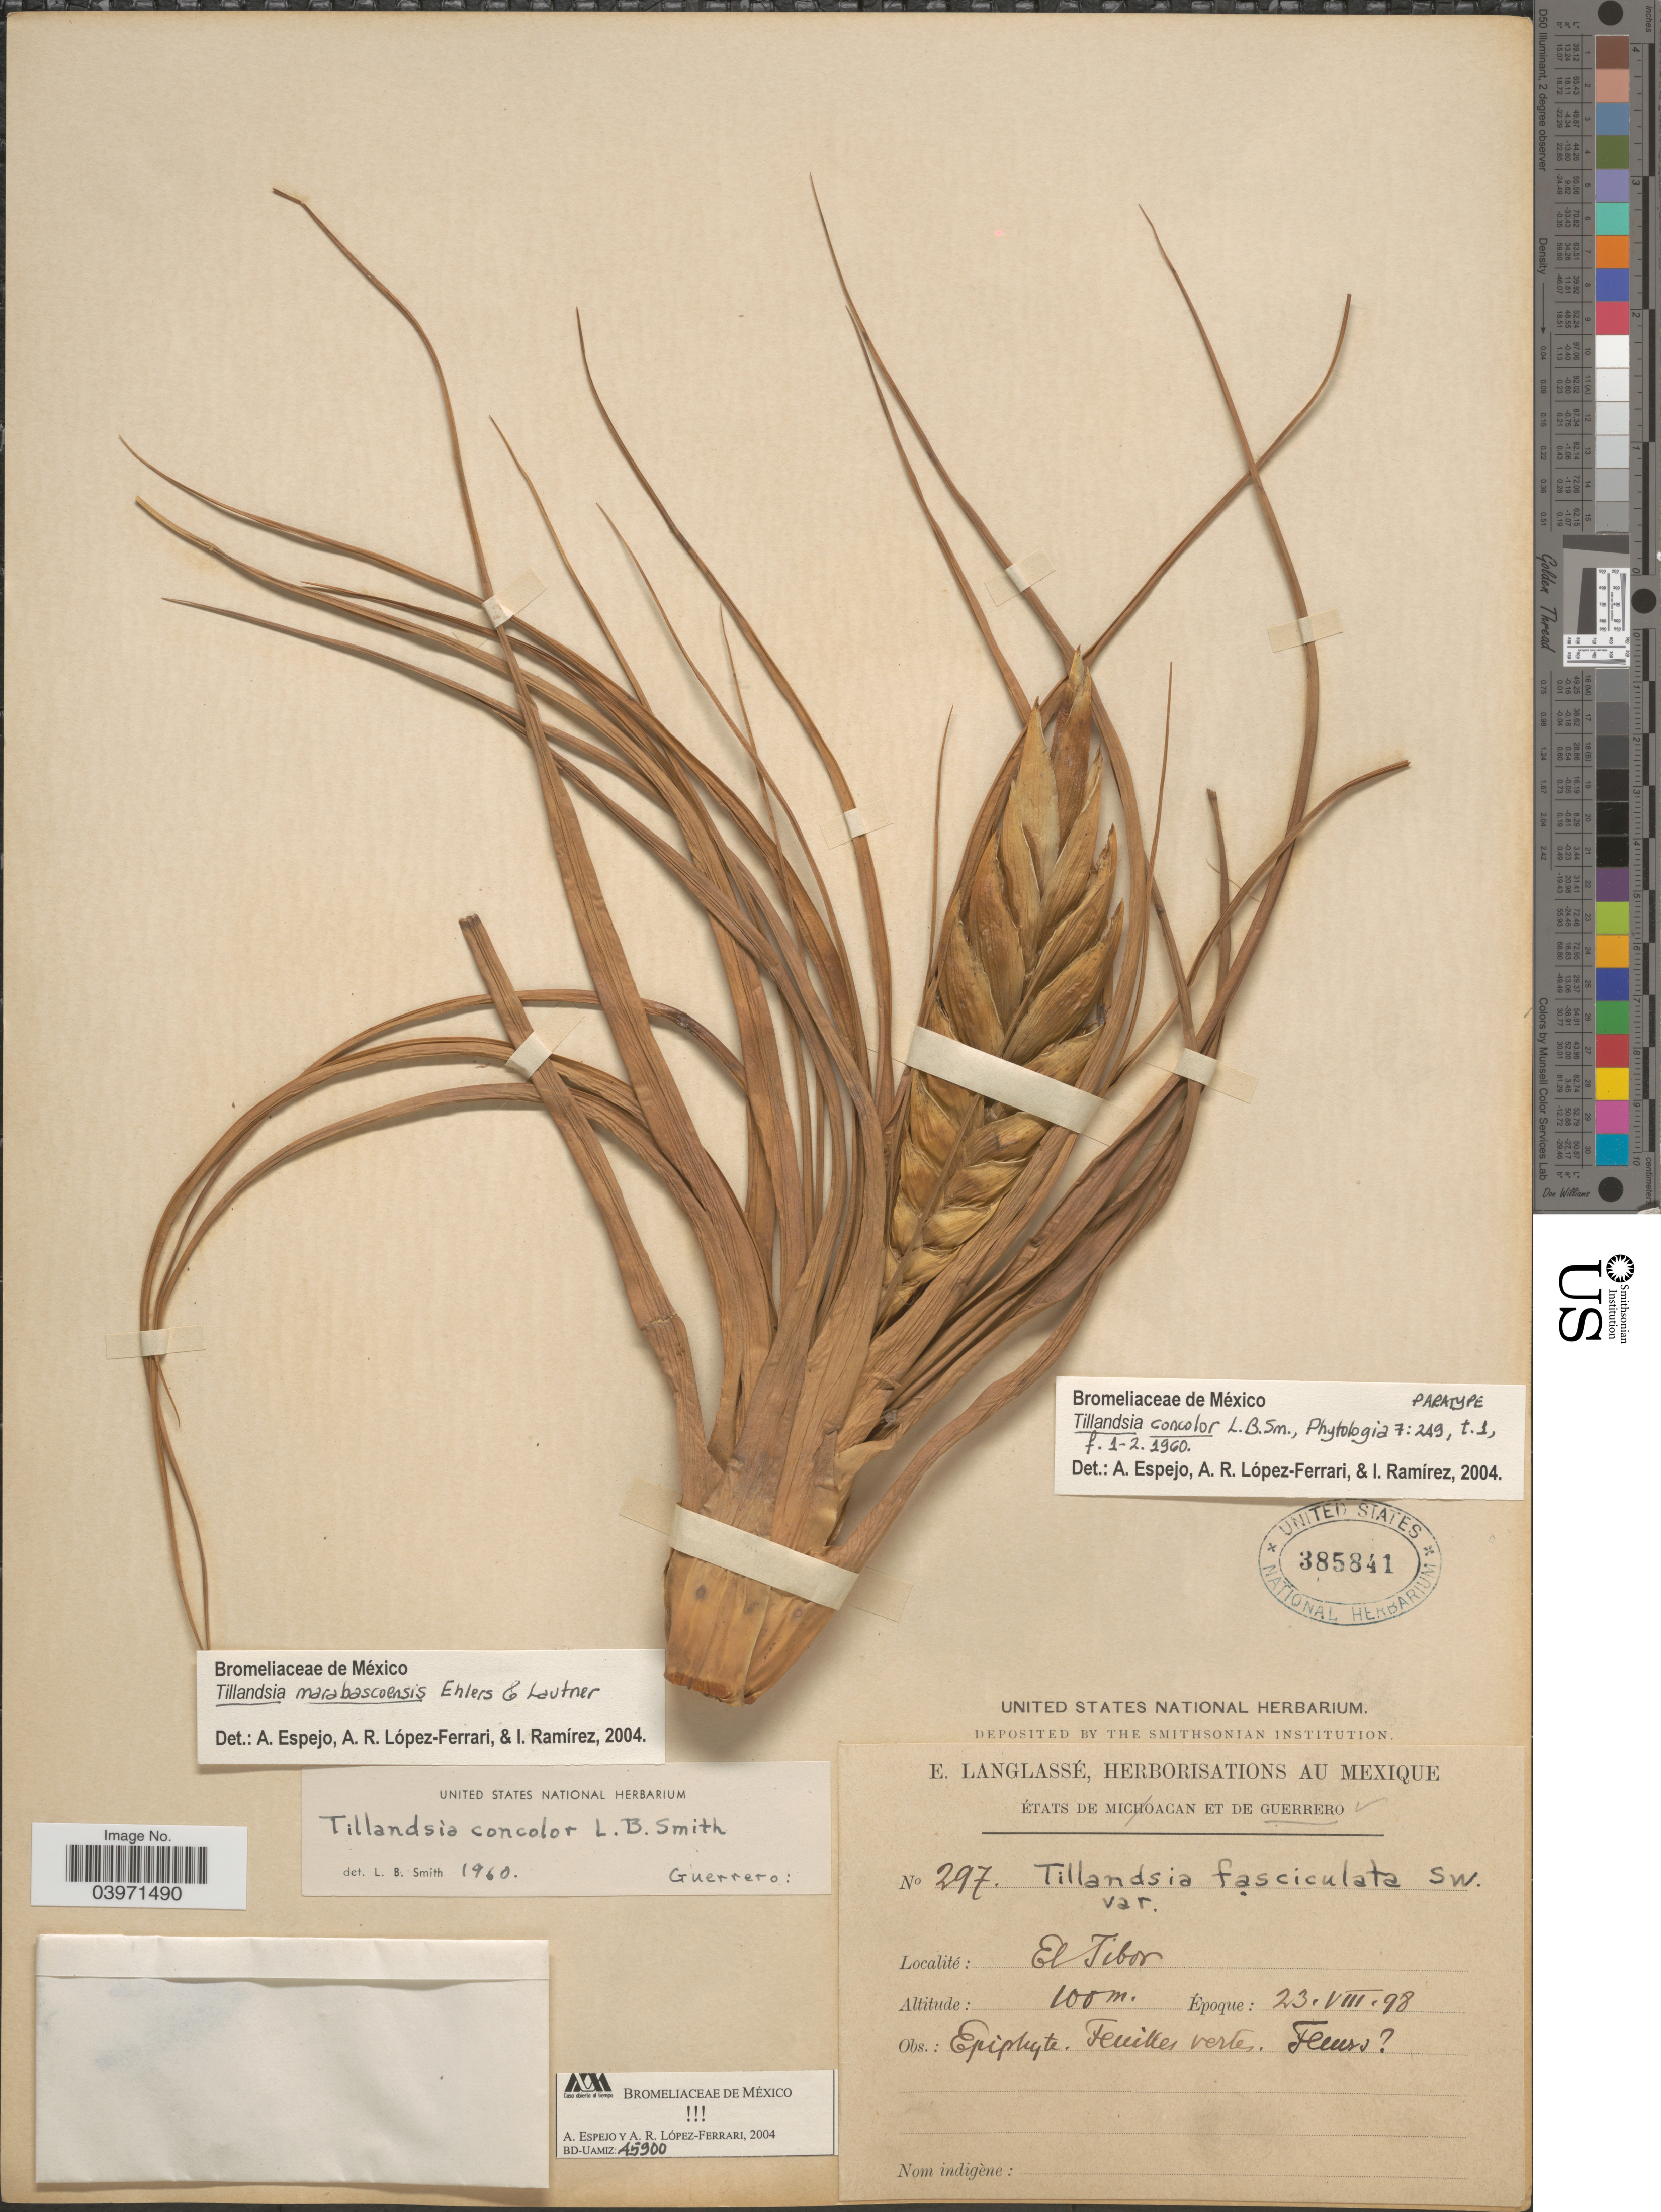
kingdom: Plantae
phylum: Tracheophyta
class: Liliopsida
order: Poales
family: Bromeliaceae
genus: Tillandsia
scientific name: Tillandsia marabascoensis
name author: Ehlers & Lautner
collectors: E. Langlassé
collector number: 297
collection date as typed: Transcribed d/m/y: 23/8/98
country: Mexico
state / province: Guerrero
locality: El Tibor.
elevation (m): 100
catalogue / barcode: US 385841